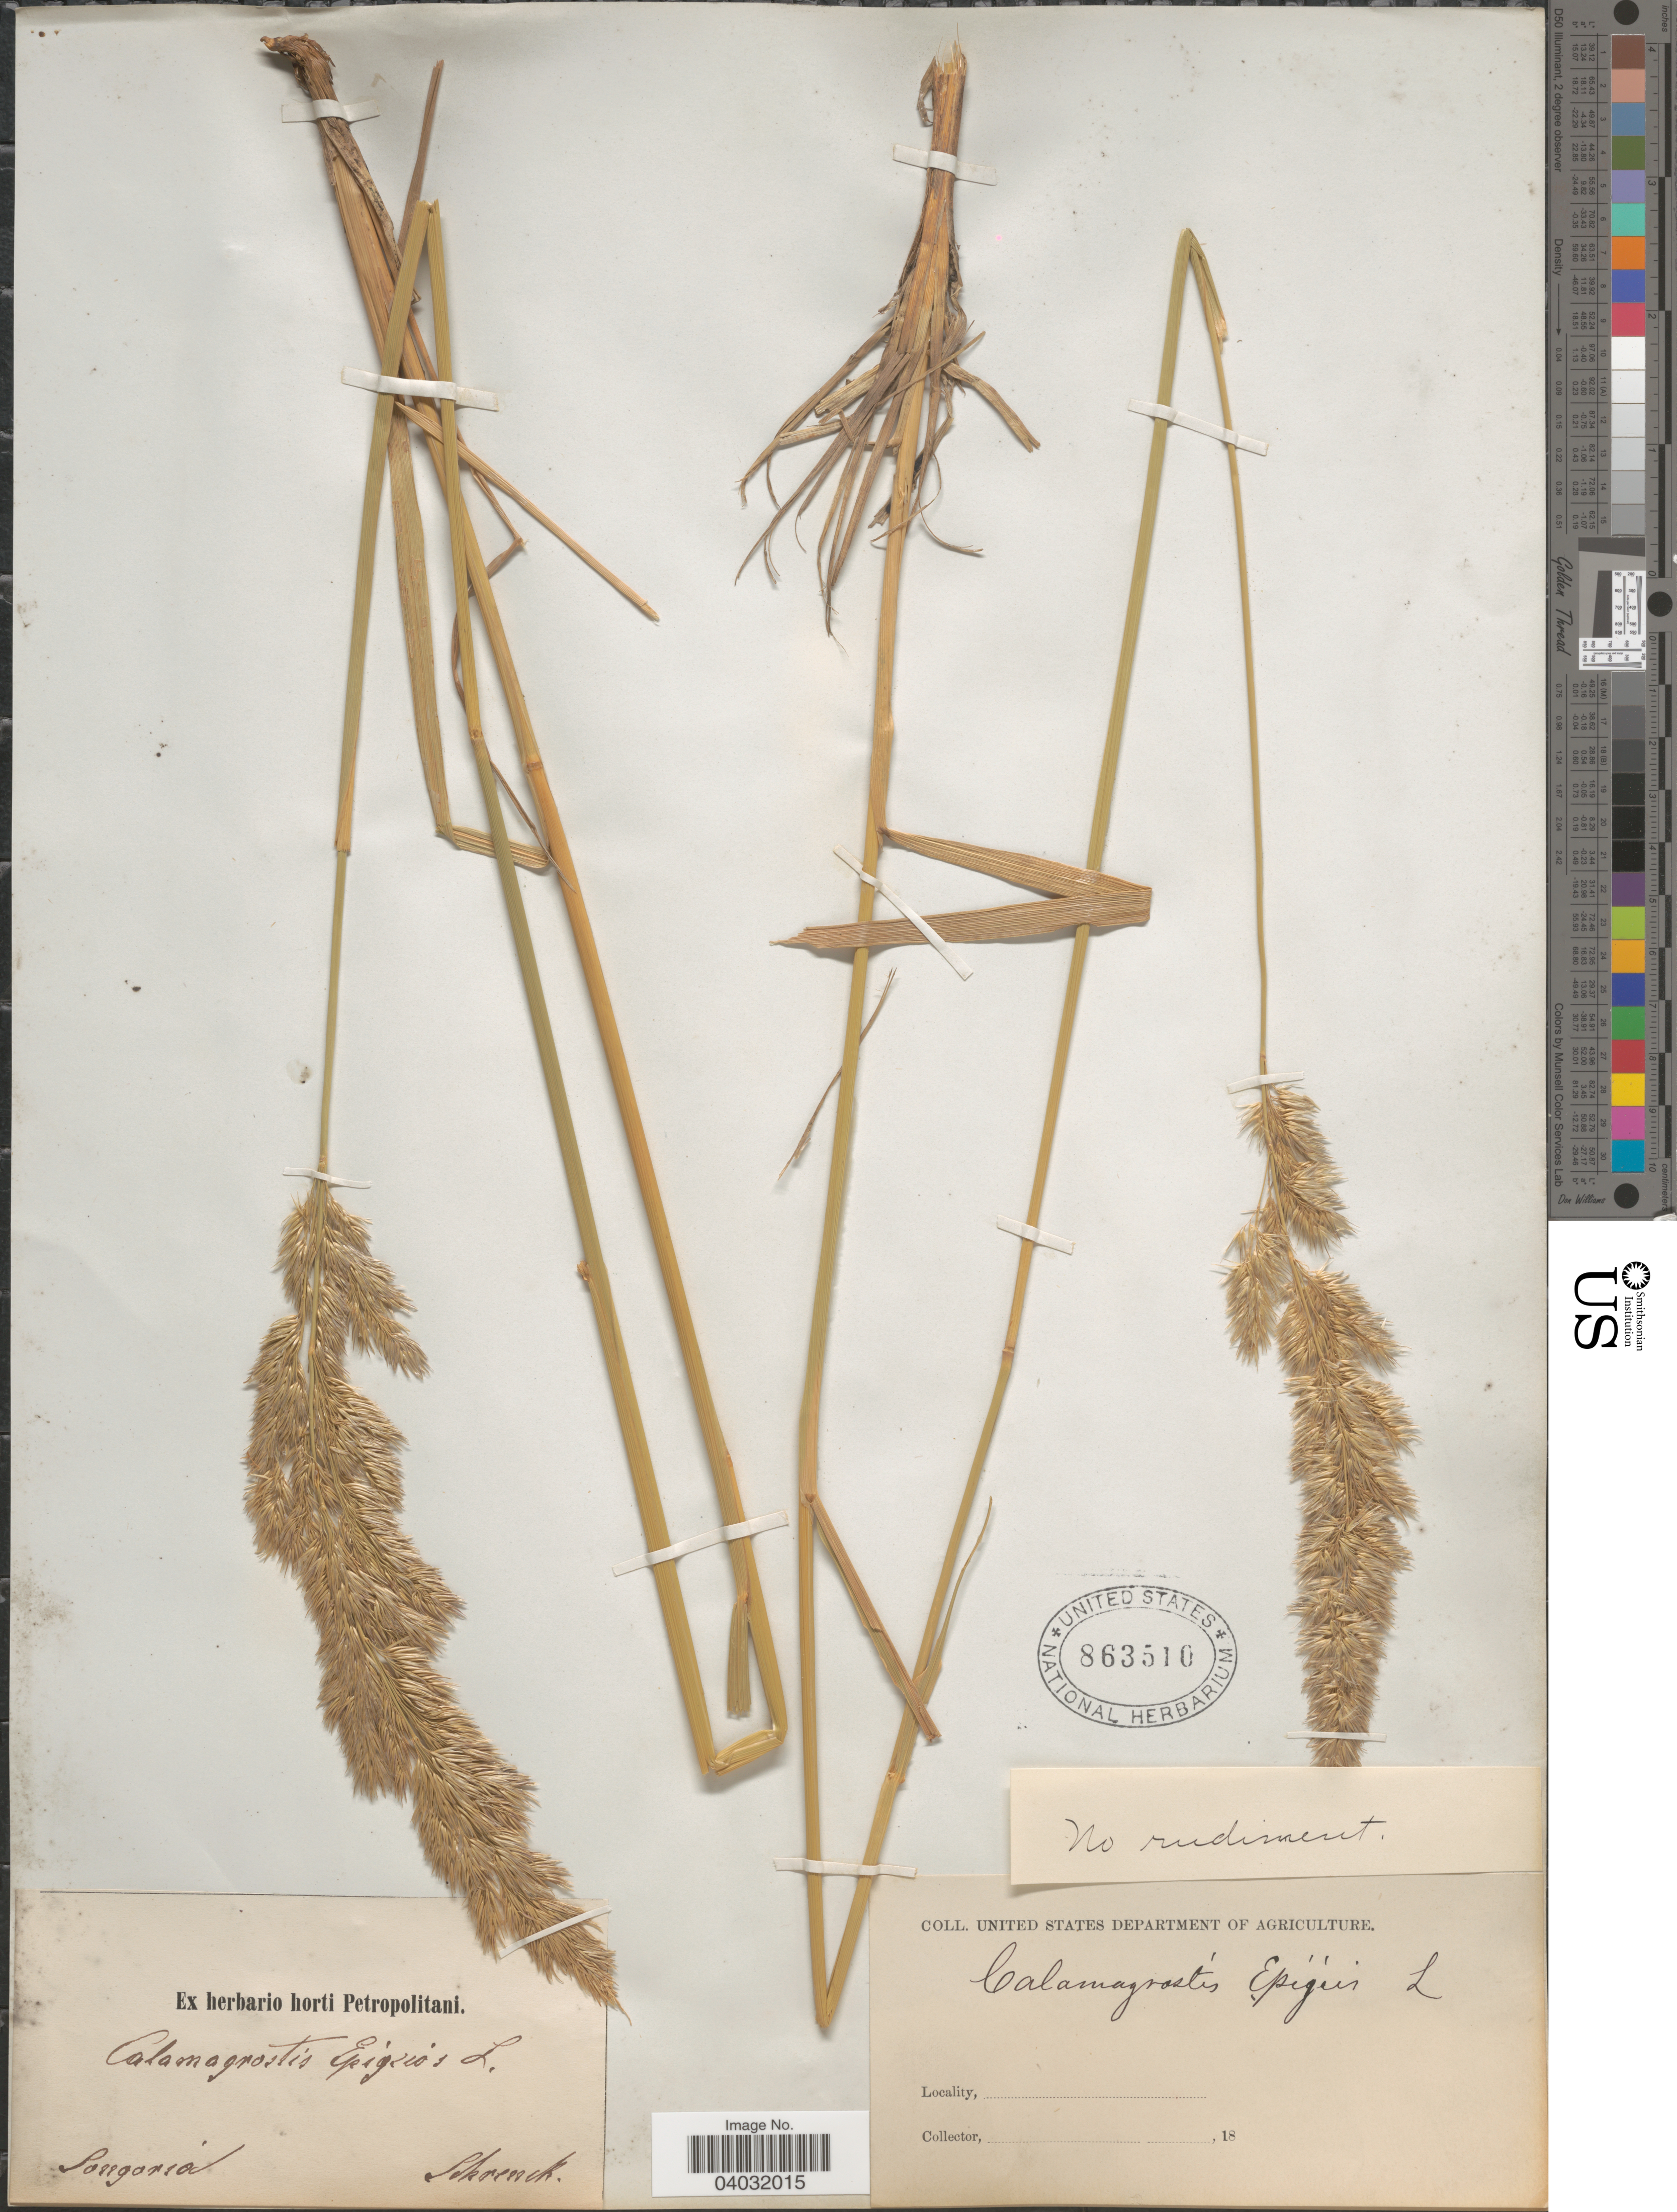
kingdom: Plantae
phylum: Tracheophyta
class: Liliopsida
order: Poales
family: Poaceae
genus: Calamagrostis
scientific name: Calamagrostis epigeios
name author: (L.) Roth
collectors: A.G. Schrenk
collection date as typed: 18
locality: Songoria.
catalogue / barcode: US 863510